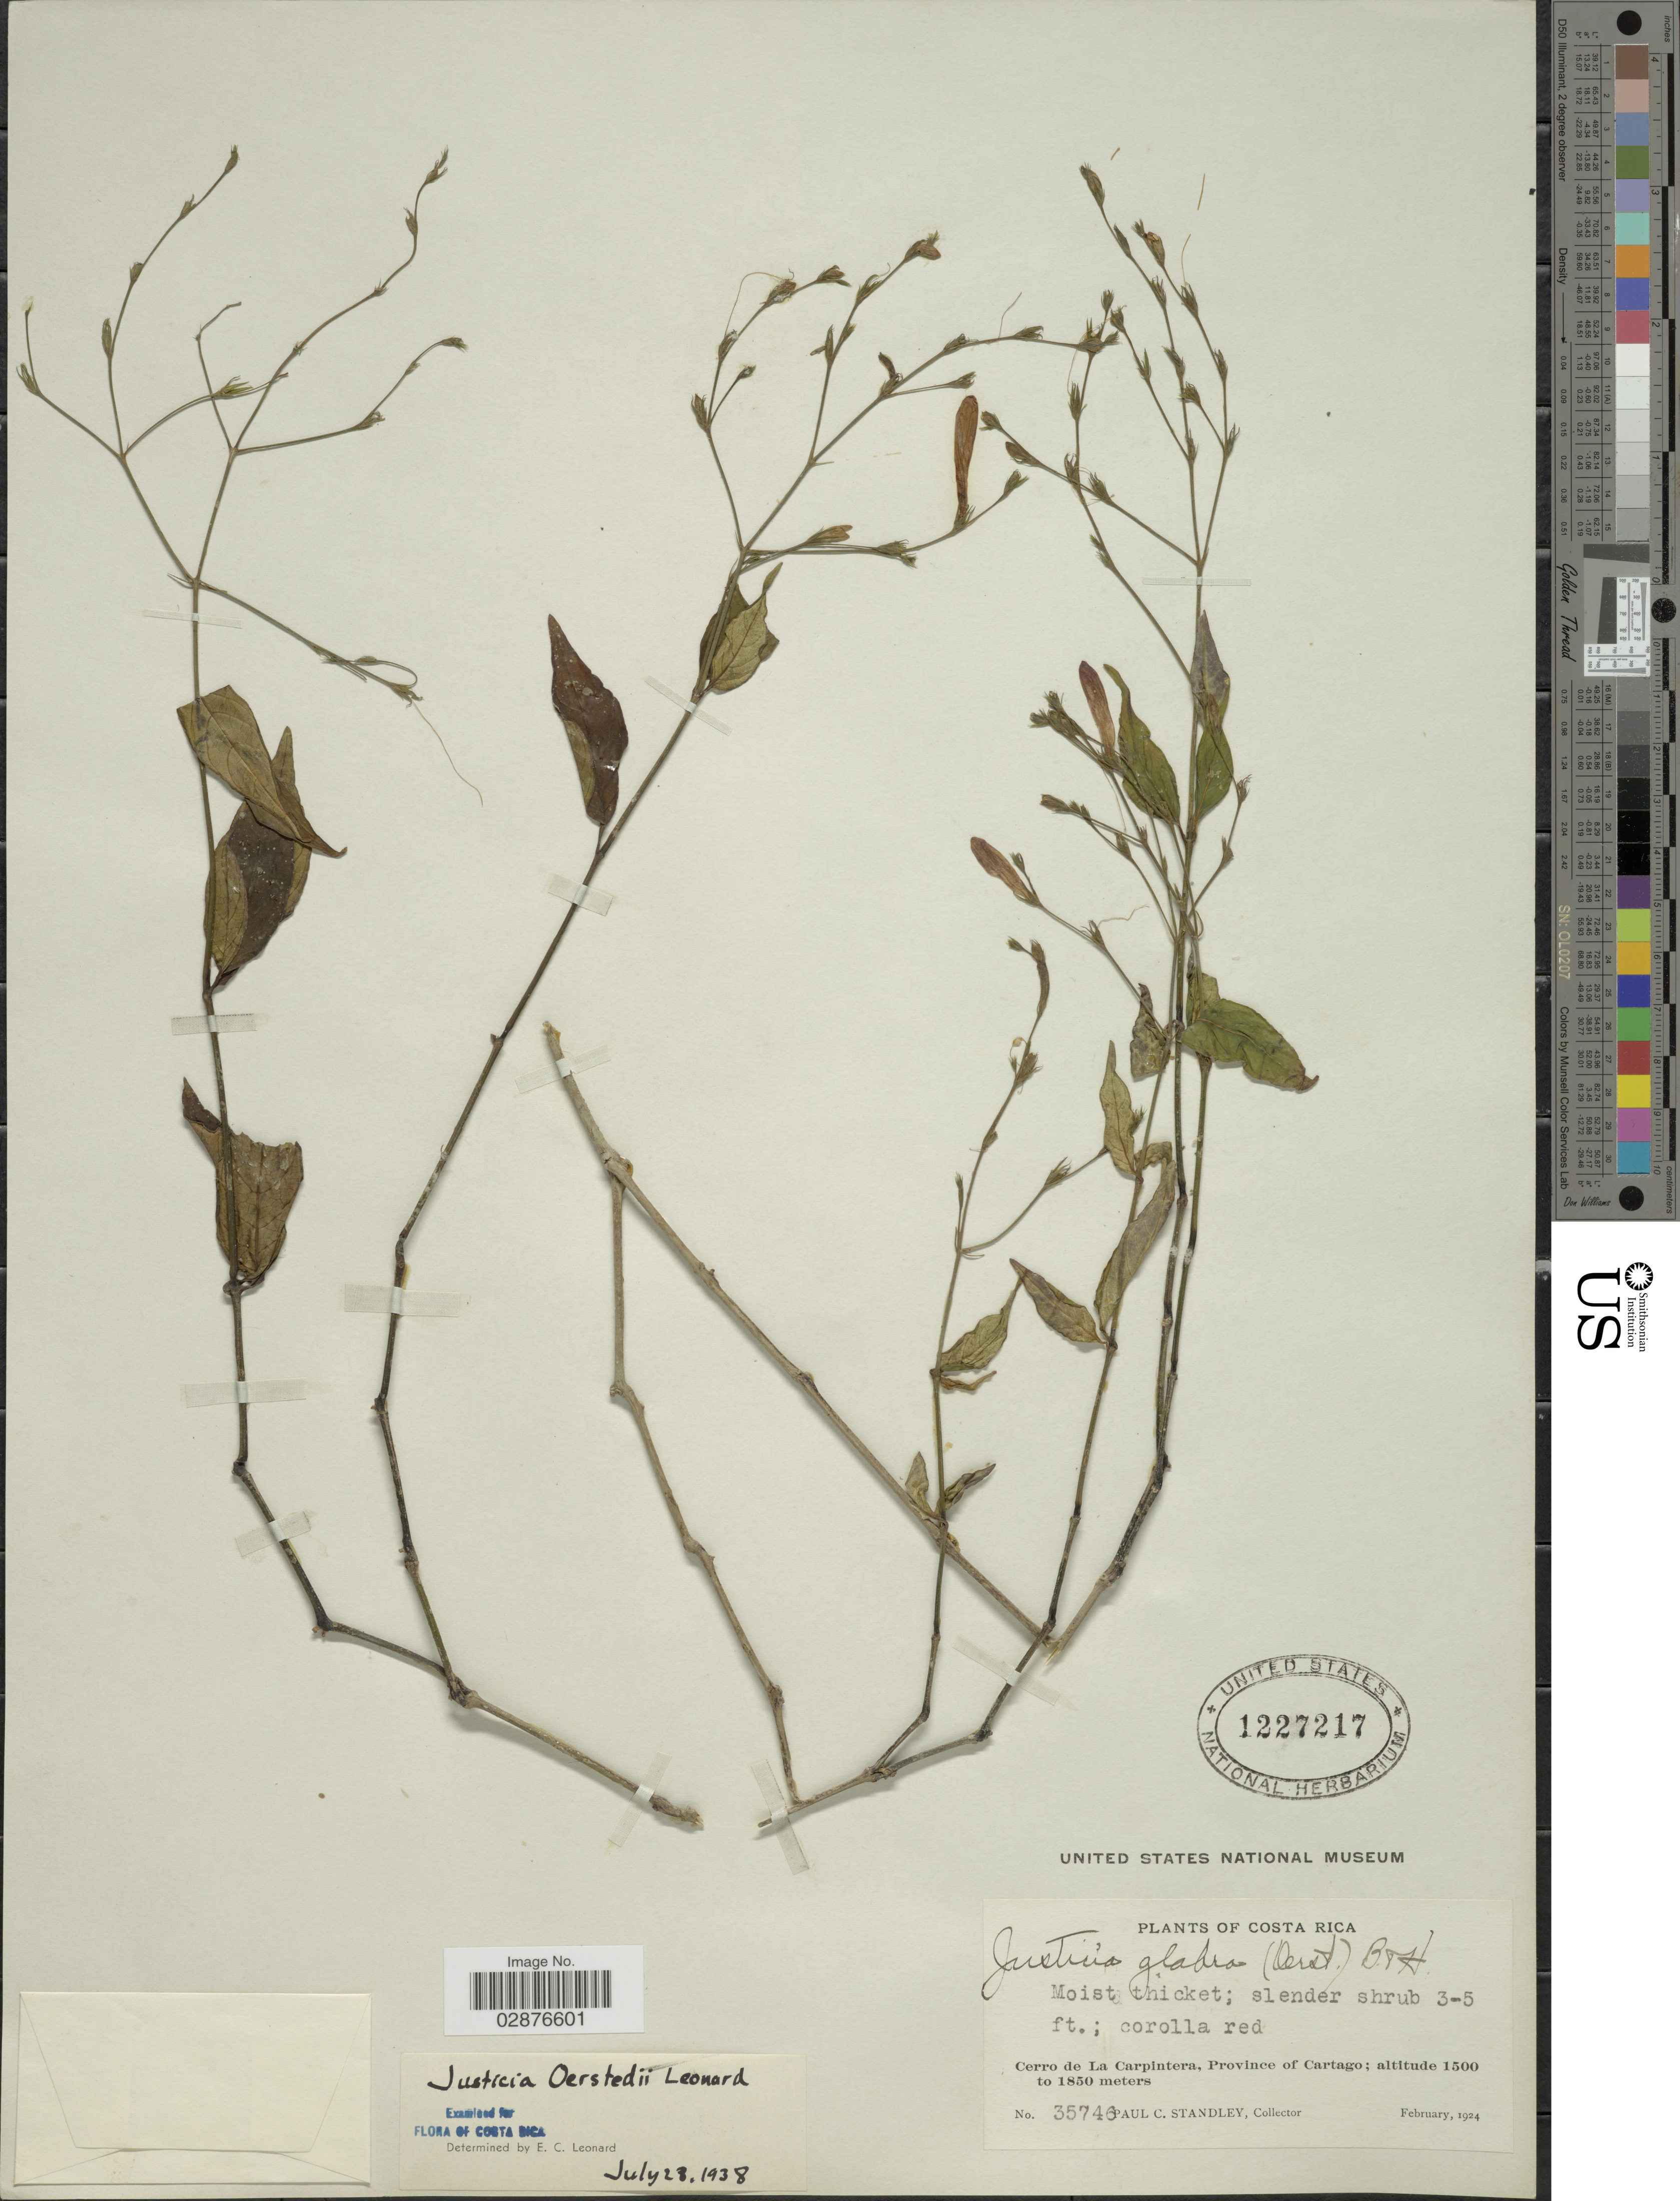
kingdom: Plantae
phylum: Tracheophyta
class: Magnoliopsida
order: Lamiales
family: Acanthaceae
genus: Justicia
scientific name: Justicia oerstedii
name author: Leonard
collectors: P. C. Standley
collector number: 35746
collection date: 1924-02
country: Costa Rica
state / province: Cartago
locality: Cerro de La Carpintera.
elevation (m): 1500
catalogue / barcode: US 1227217